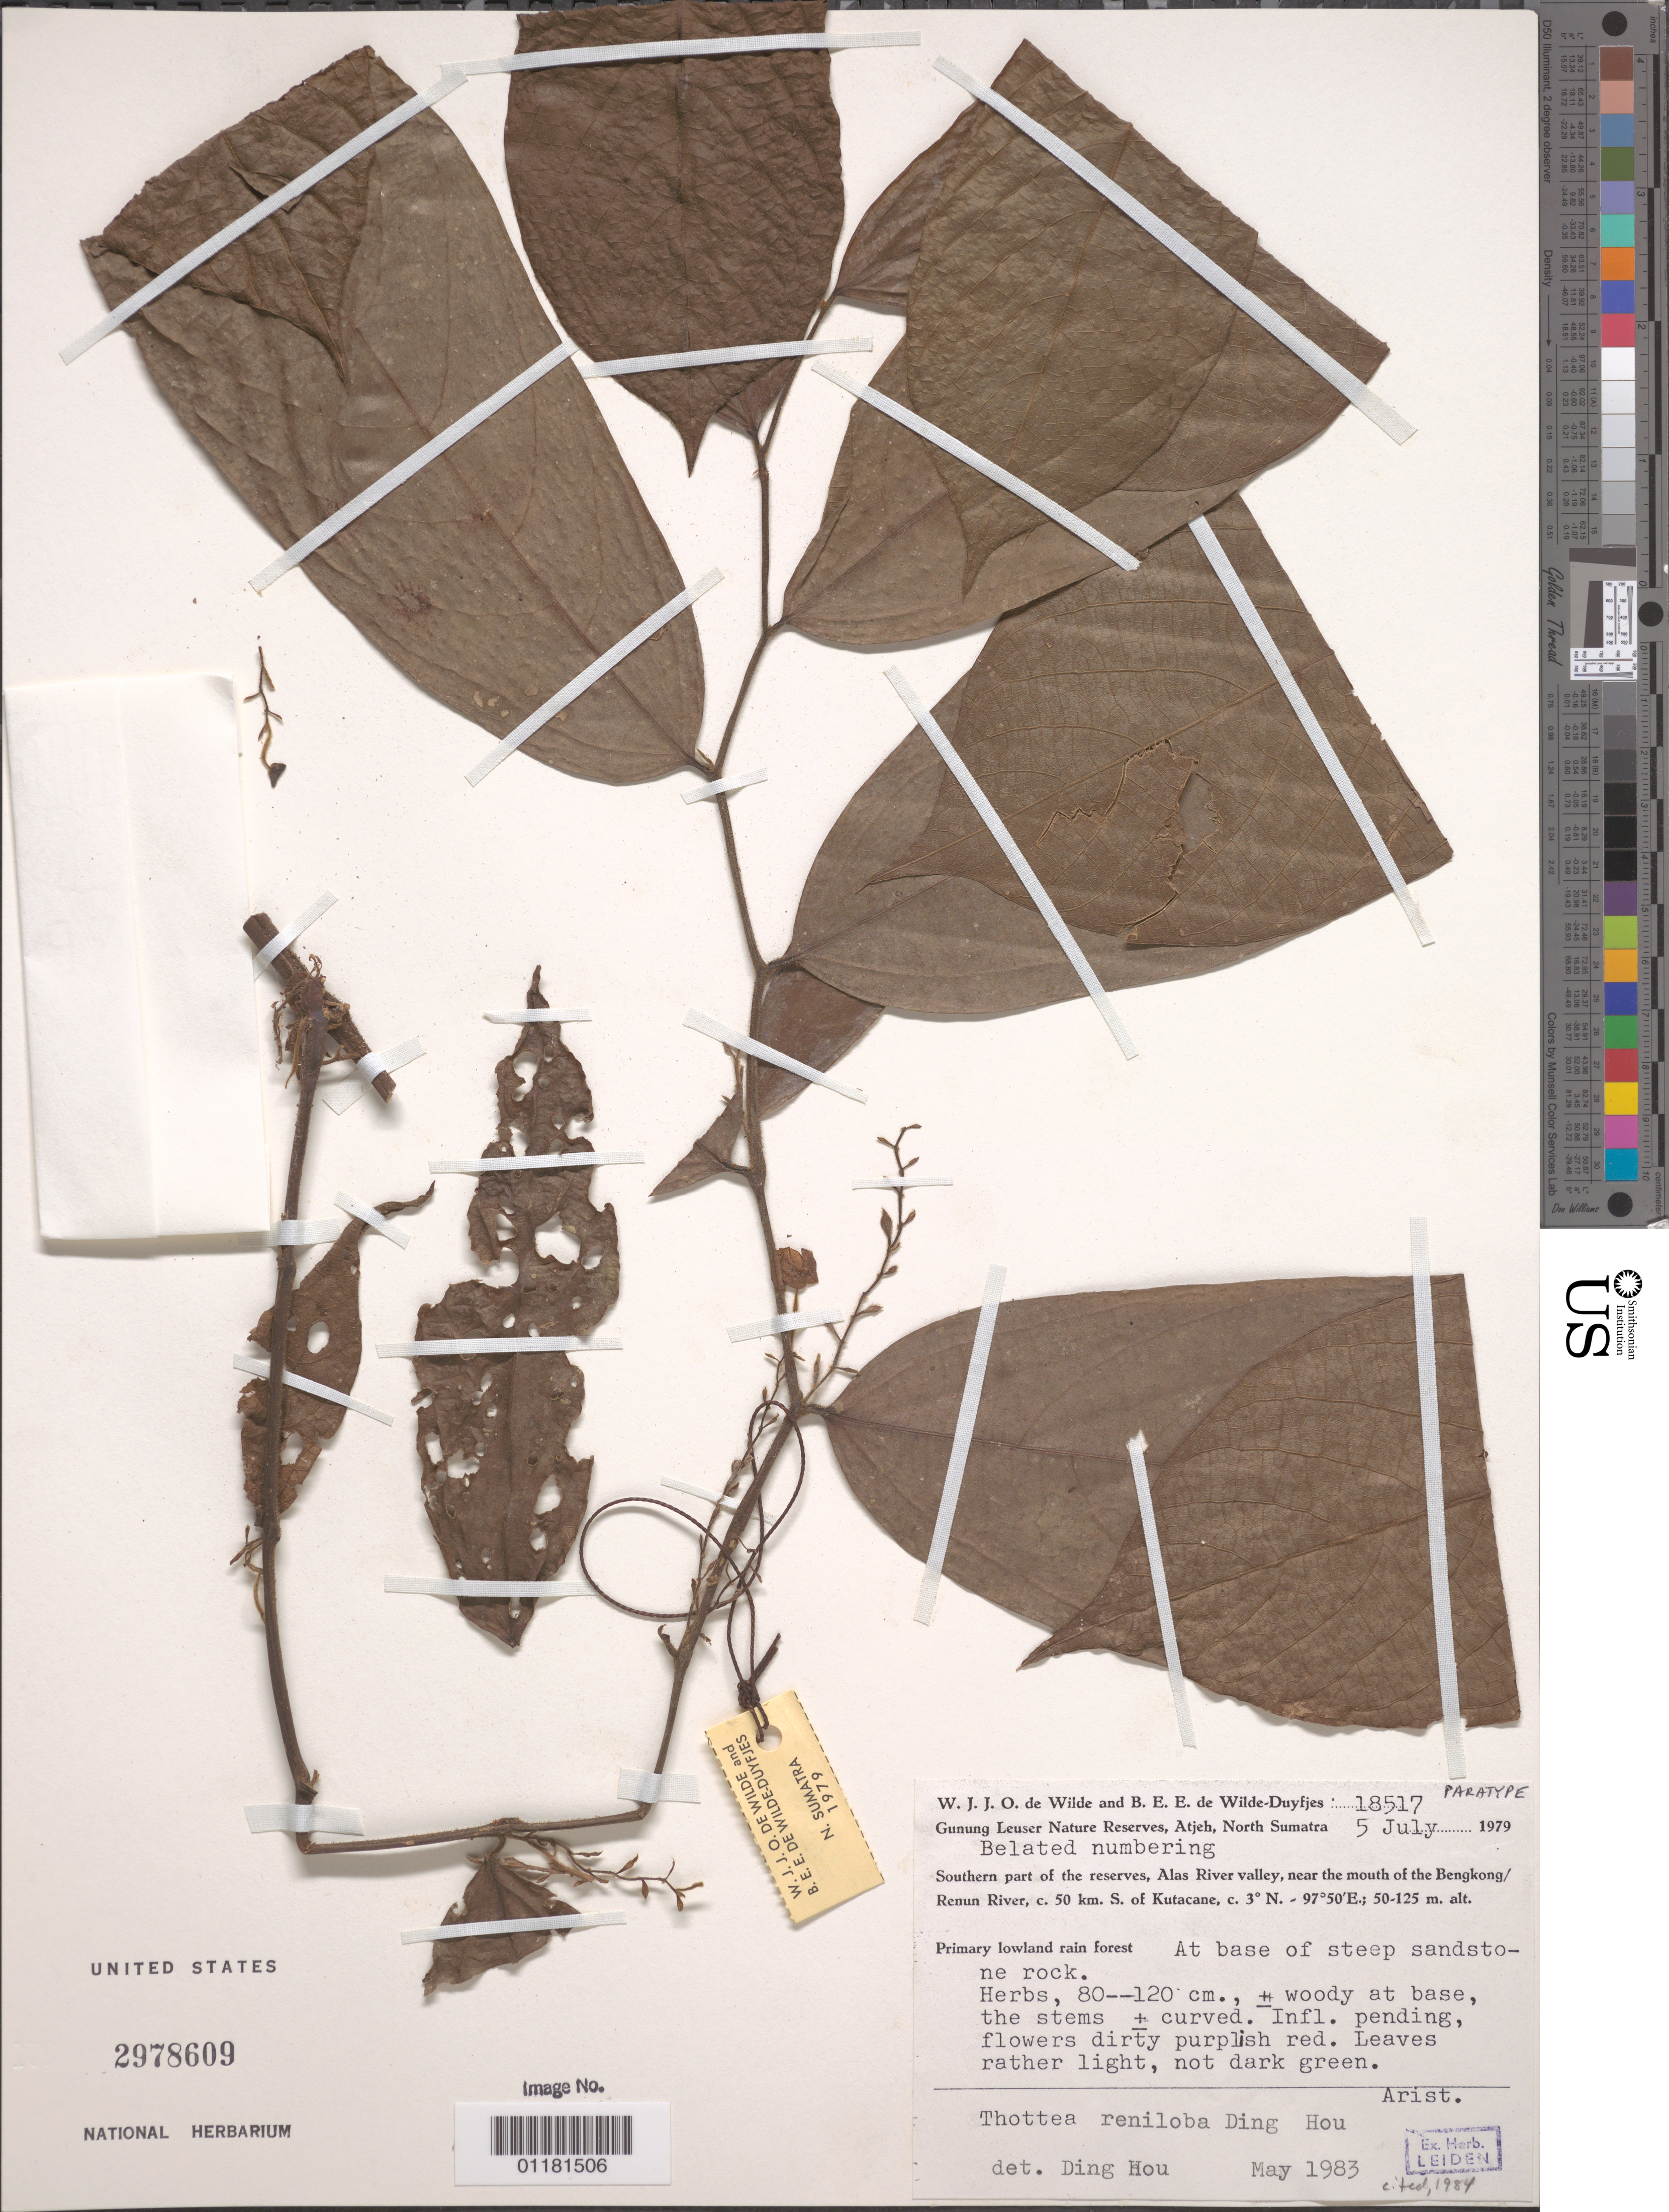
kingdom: Plantae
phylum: Tracheophyta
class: Magnoliopsida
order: Piperales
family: Aristolochiaceae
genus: Thottea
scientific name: Thottea reniloba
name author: Ding Hou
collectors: W. J. de Wilde & B. E. de Wilde-Duyfjes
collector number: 18517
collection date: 1979-07-05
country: Indonesia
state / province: Sumatra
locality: Gunung Leuser Nature Reserves, Atjeh, North Sumatra. Southern part of the reserves, Alas River valley, near the mouth of the Bengkong/Renun River, c. 50 km. S. of Kutacane. At base of steep sandstone rock.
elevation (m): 50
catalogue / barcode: US 2978609